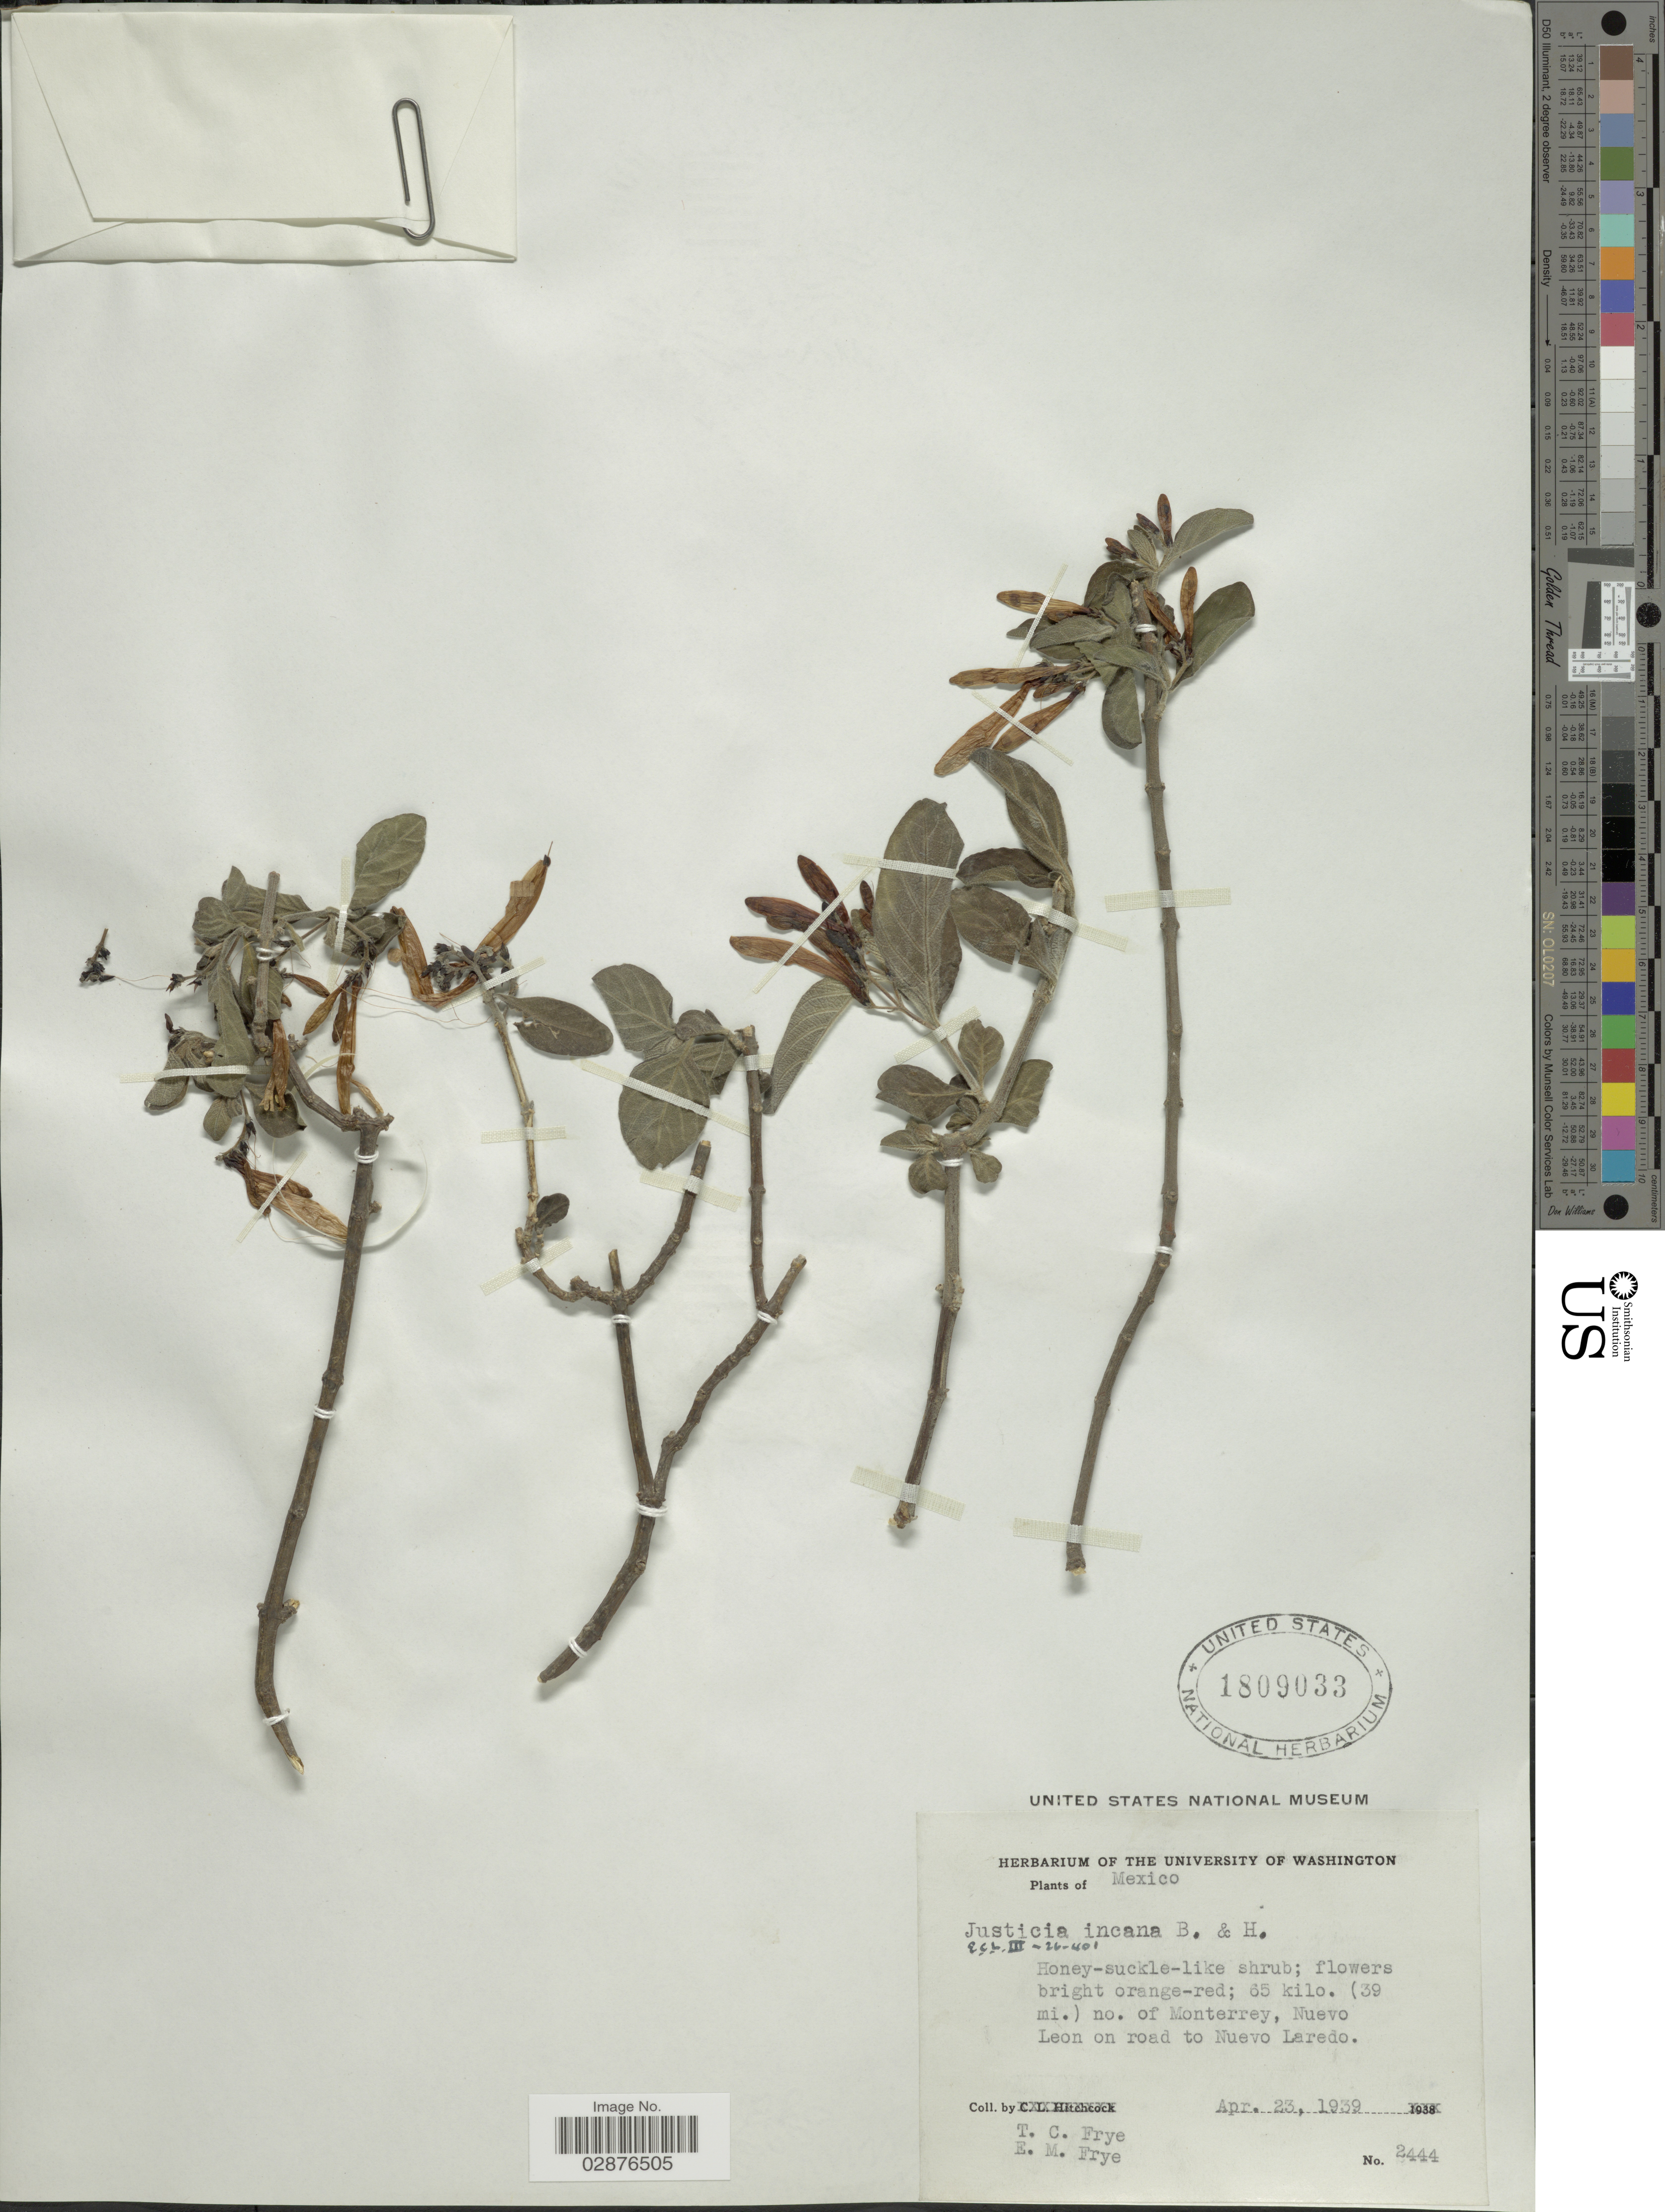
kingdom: Plantae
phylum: Tracheophyta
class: Magnoliopsida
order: Lamiales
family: Acanthaceae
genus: Justicia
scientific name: Justicia leonardii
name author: Wassh.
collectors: T. C. Frye & E. Frye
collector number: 2444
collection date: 1939-04-23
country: Mexico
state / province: Nuevo León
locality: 65 kilo. (39 mi.) no. of Monterrey, Nuevo Leon on road to Nuevo Laredo.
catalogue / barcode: US 1809033